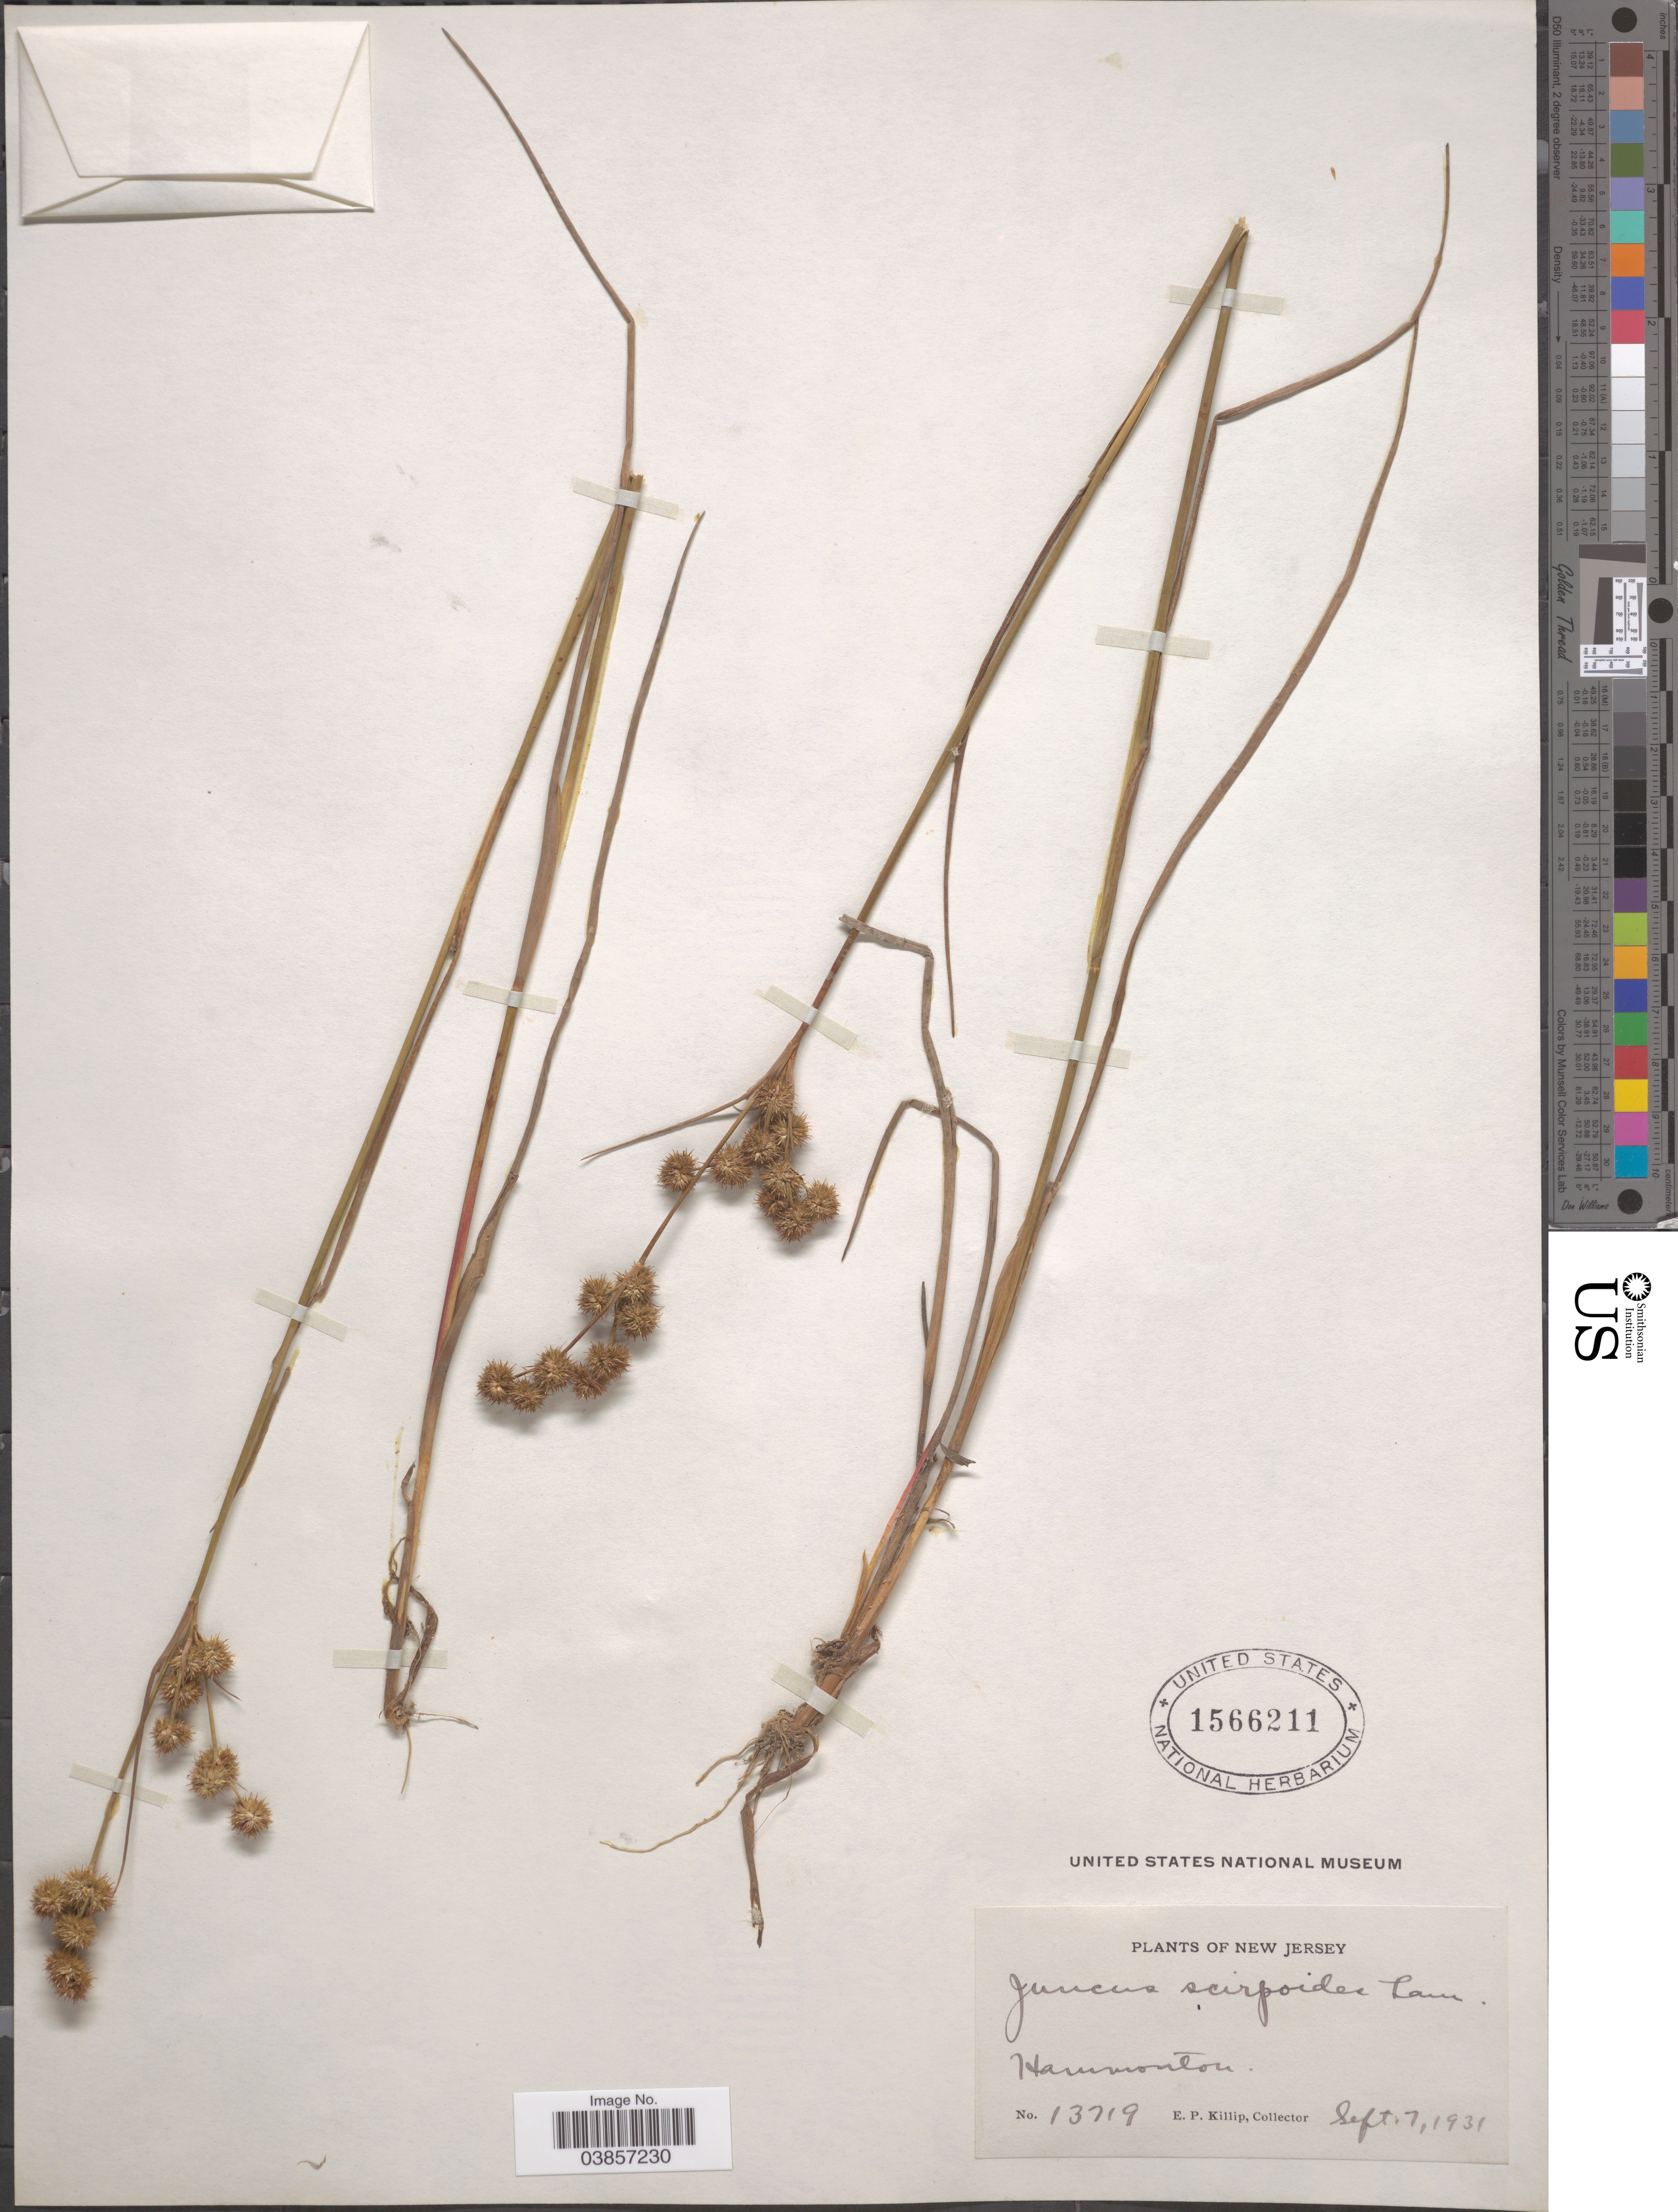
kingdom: Plantae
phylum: Tracheophyta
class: Liliopsida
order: Poales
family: Juncaceae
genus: Juncus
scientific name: Juncus scirpoides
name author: Lam.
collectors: E. P. Killip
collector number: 13719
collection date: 1931-09-07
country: United States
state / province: New Jersey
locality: Hammonton.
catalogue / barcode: US 1566211